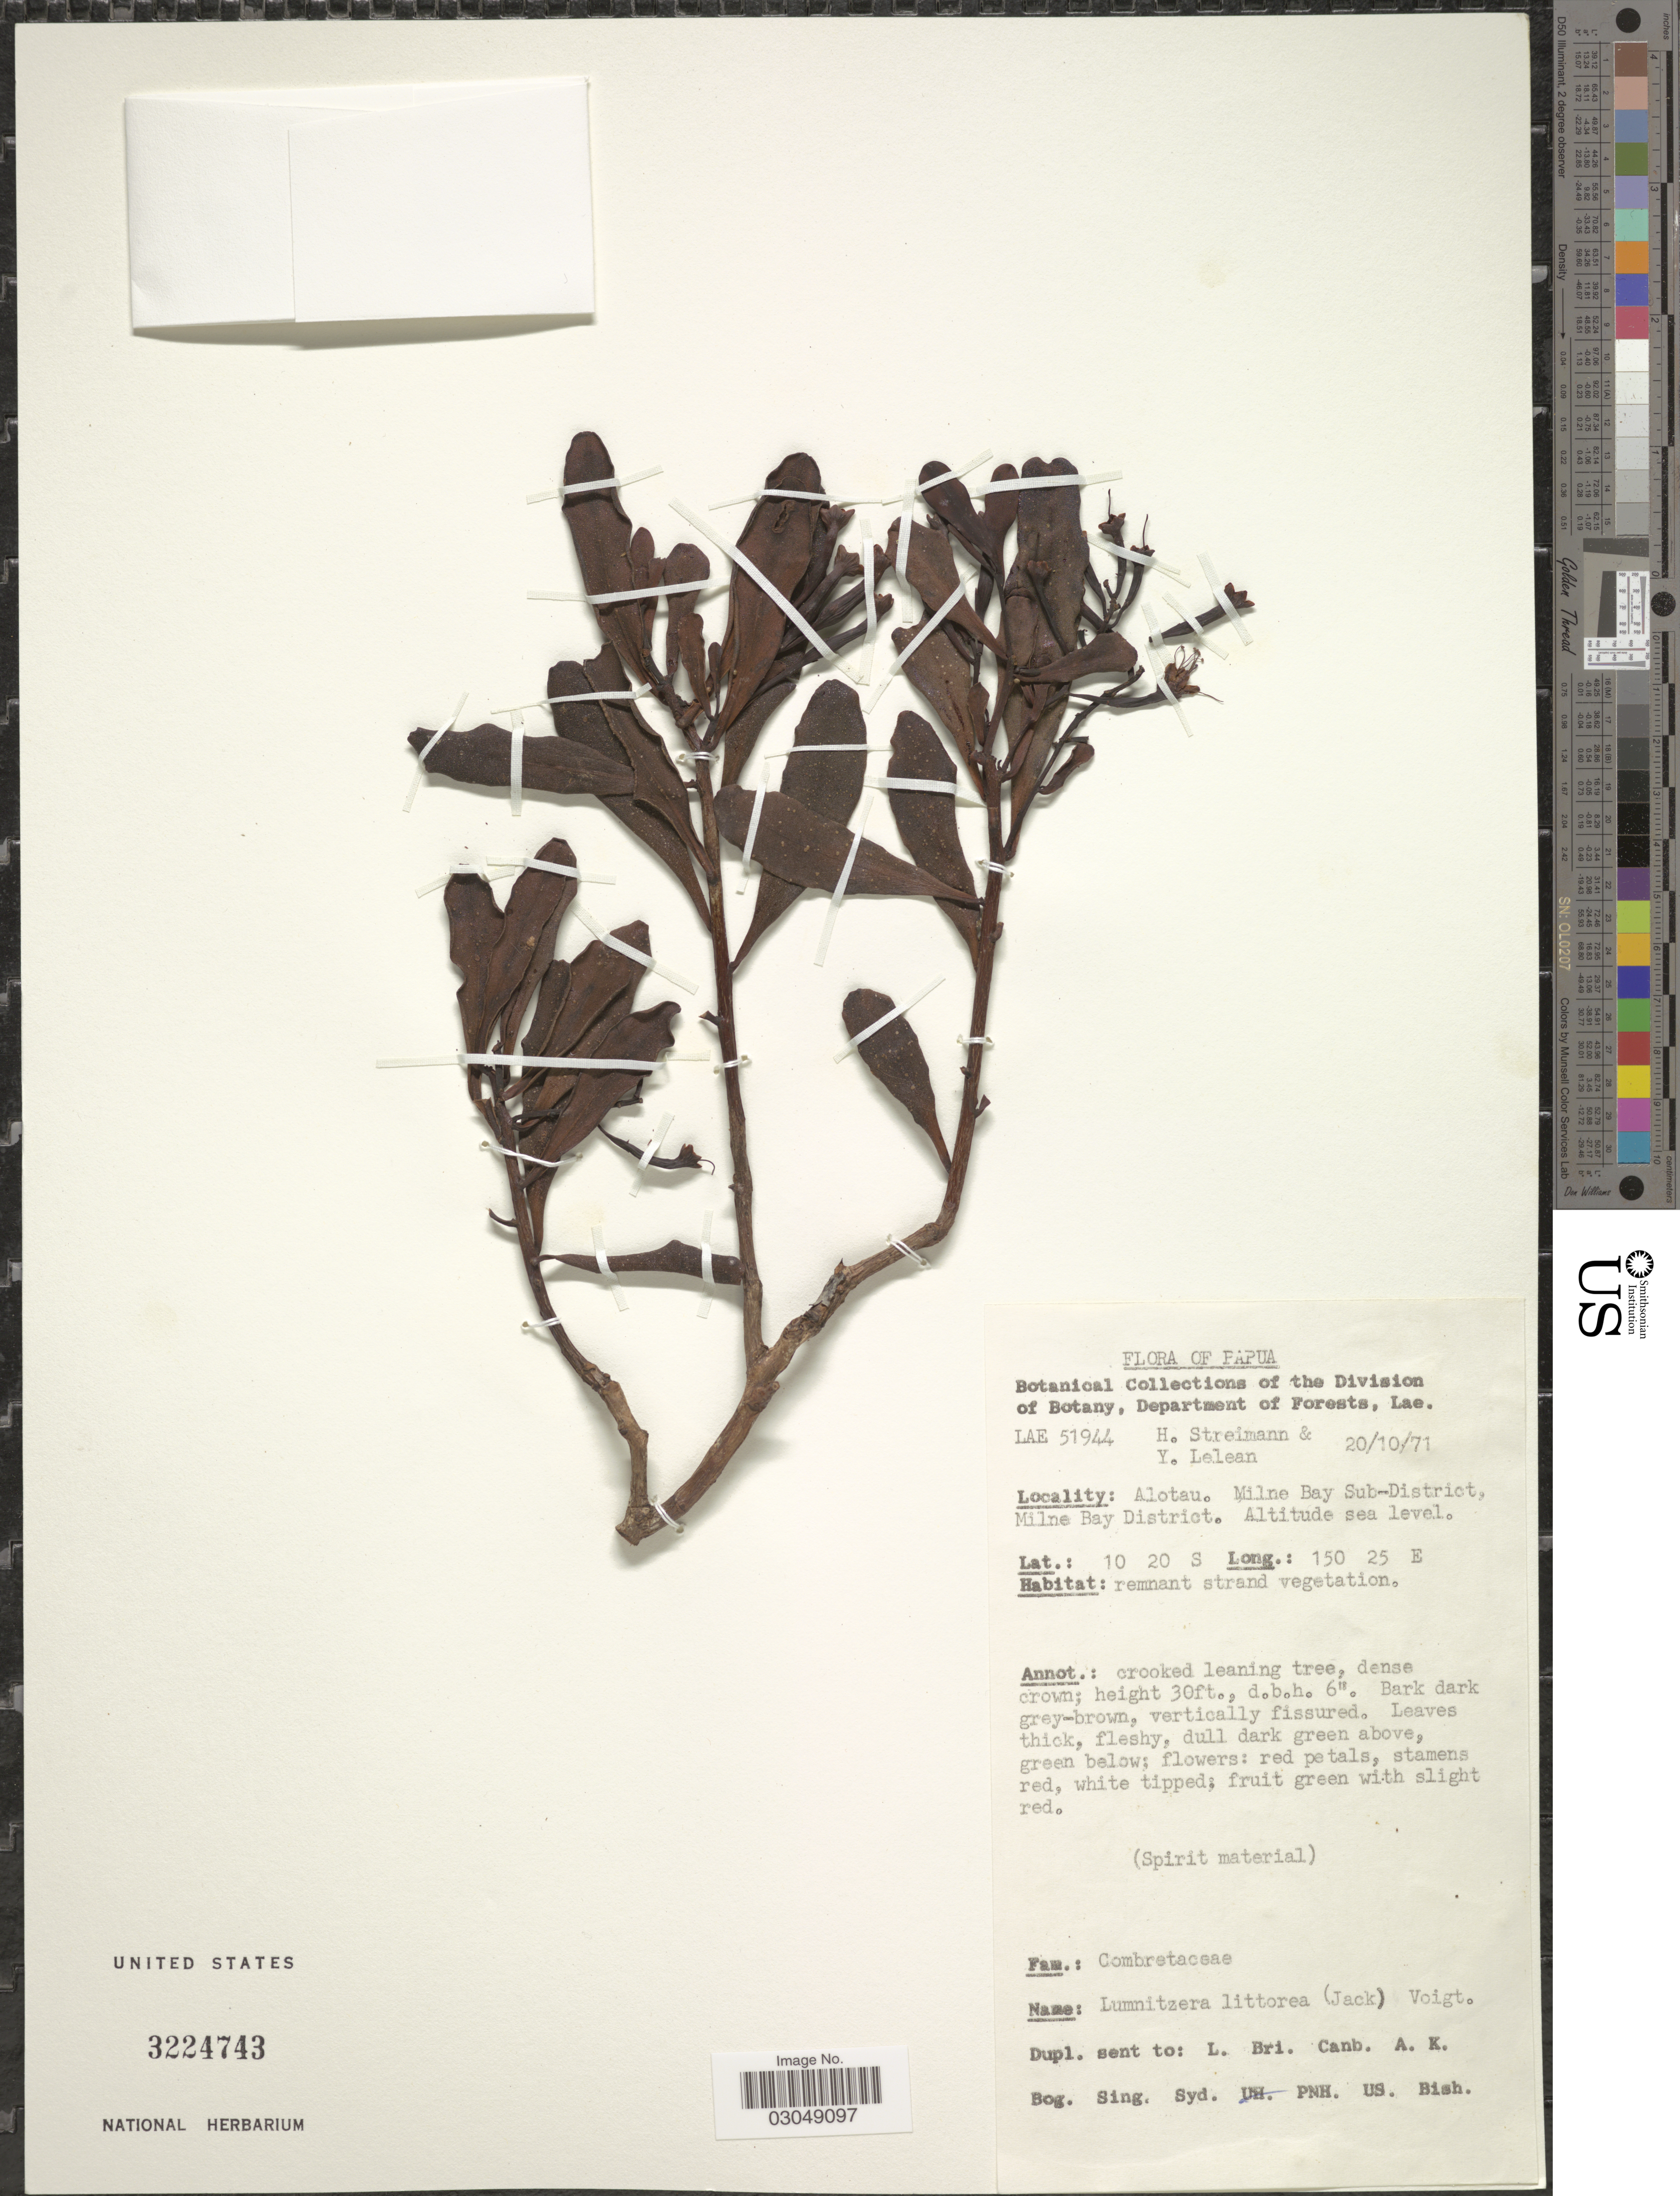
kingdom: Plantae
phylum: Tracheophyta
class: Magnoliopsida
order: Myrtales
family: Combretaceae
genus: Lumnitzera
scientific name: Lumnitzera littorea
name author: (Jack) Voight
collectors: H. Streimann & Y. Lelean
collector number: LAE51944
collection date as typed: Transcribed d/m/y: 20/10/71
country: Papua New Guinea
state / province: Milne Bay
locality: Papua. Alotau. Milne Bay Sub-District. Milne Bay District.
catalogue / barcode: US 3224743